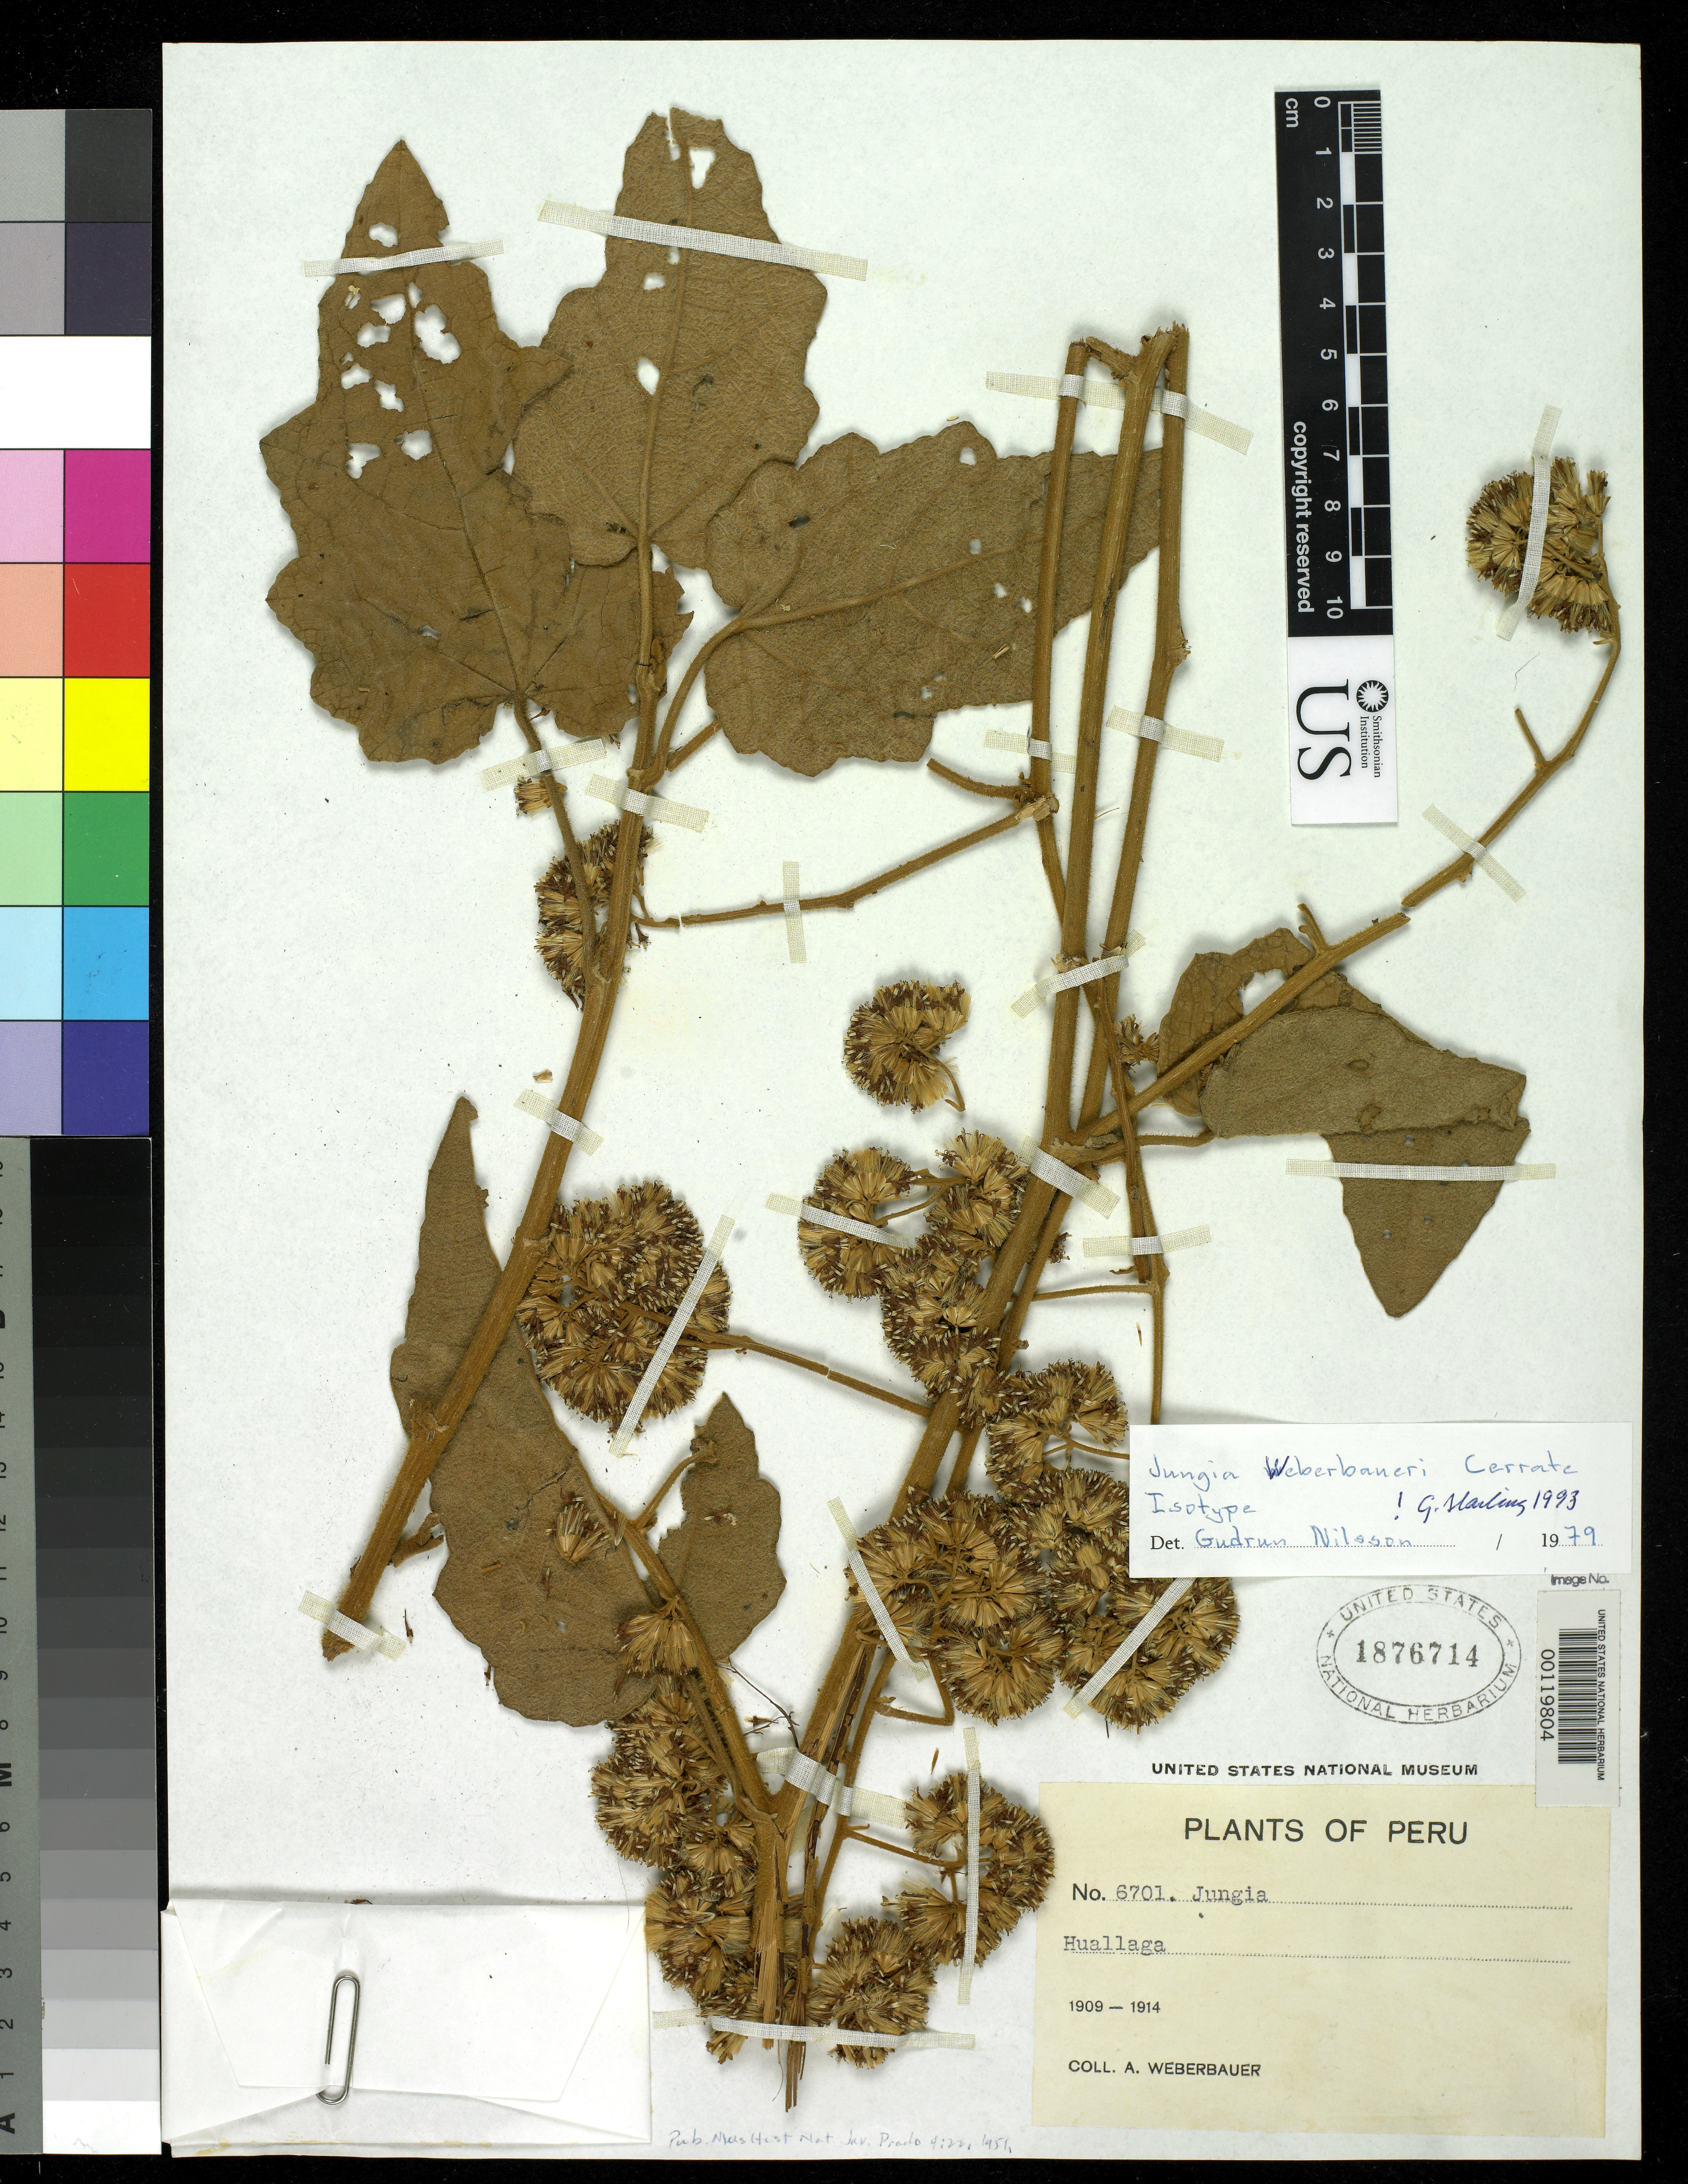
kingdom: Plantae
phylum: Tracheophyta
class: Magnoliopsida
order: Asterales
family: Asteraceae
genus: Jungia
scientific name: Jungia weberbaueri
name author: Valenzuela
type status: Isotype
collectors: A. Weberbauer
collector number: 6701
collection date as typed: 1909 to -- --- 1914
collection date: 1909/1914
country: Peru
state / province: San Martín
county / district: Huallaga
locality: Huallaga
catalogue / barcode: US 1876714